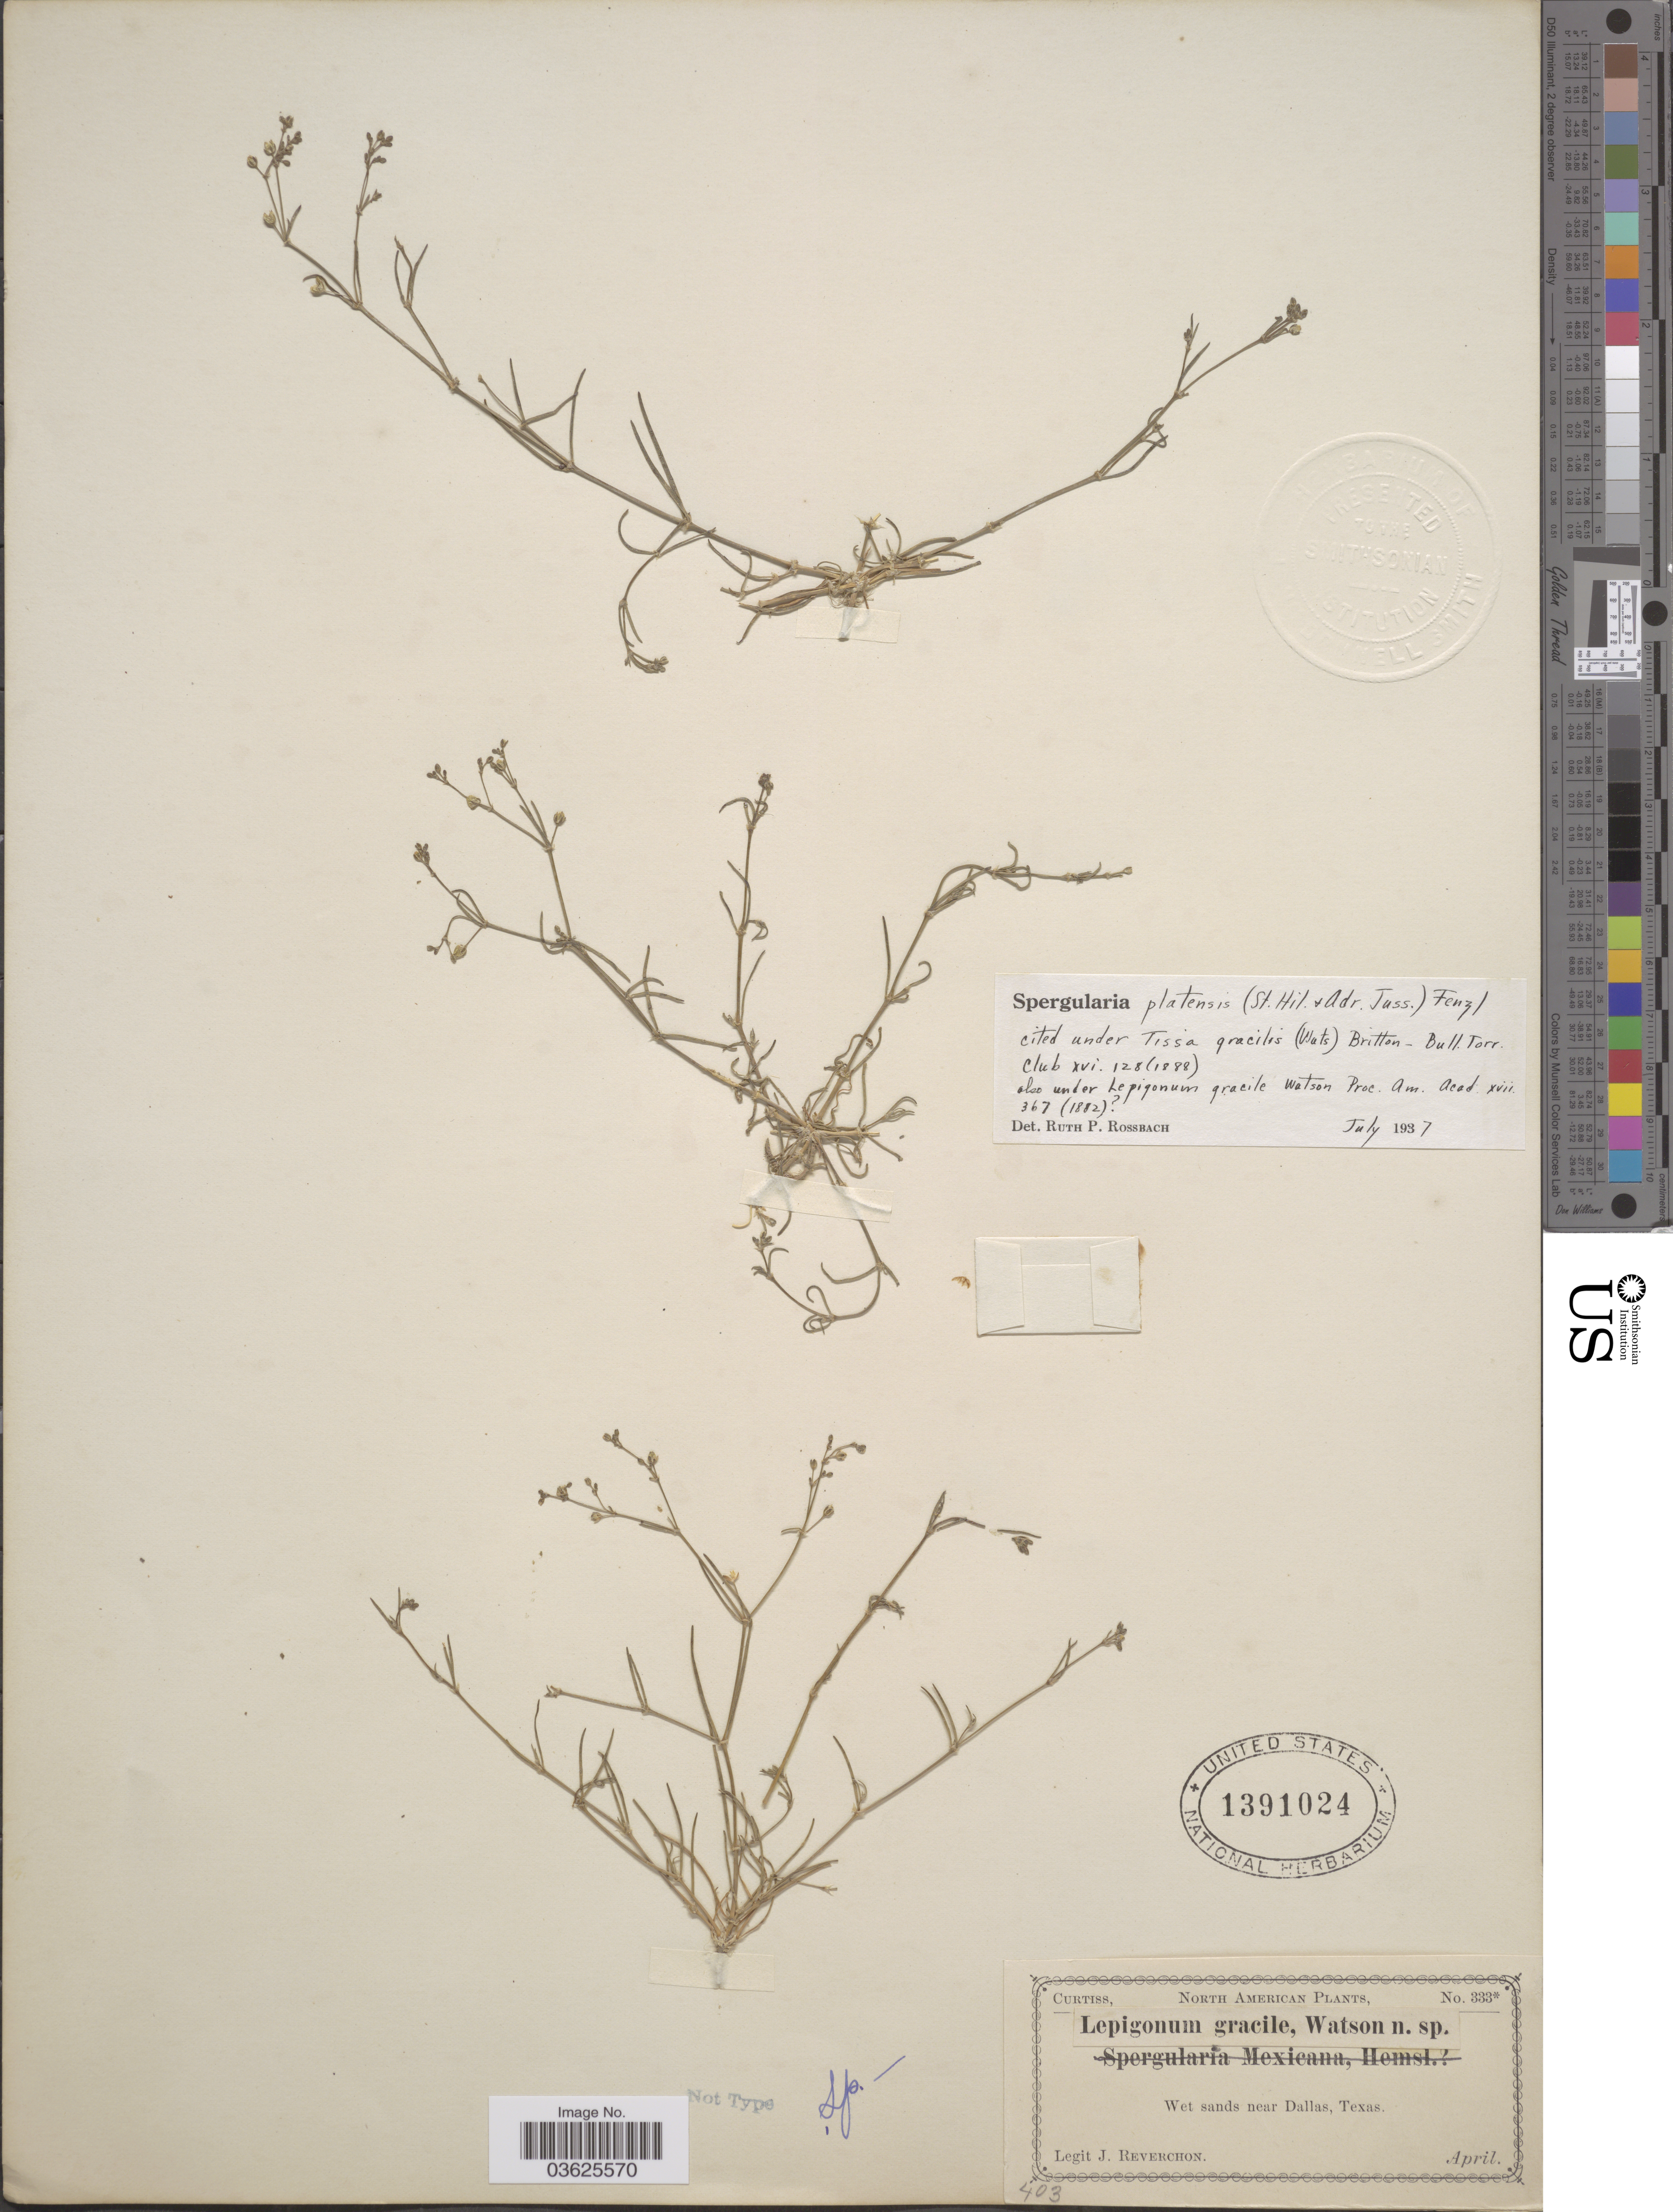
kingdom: Plantae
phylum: Tracheophyta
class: Magnoliopsida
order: Caryophyllales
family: Caryophyllaceae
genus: Spergularia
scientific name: Spergularia platensis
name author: (Cambess.) Fenzl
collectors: J. Reverchon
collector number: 333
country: United States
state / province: Texas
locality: Wet sands near Dallas.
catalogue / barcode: US 1391024